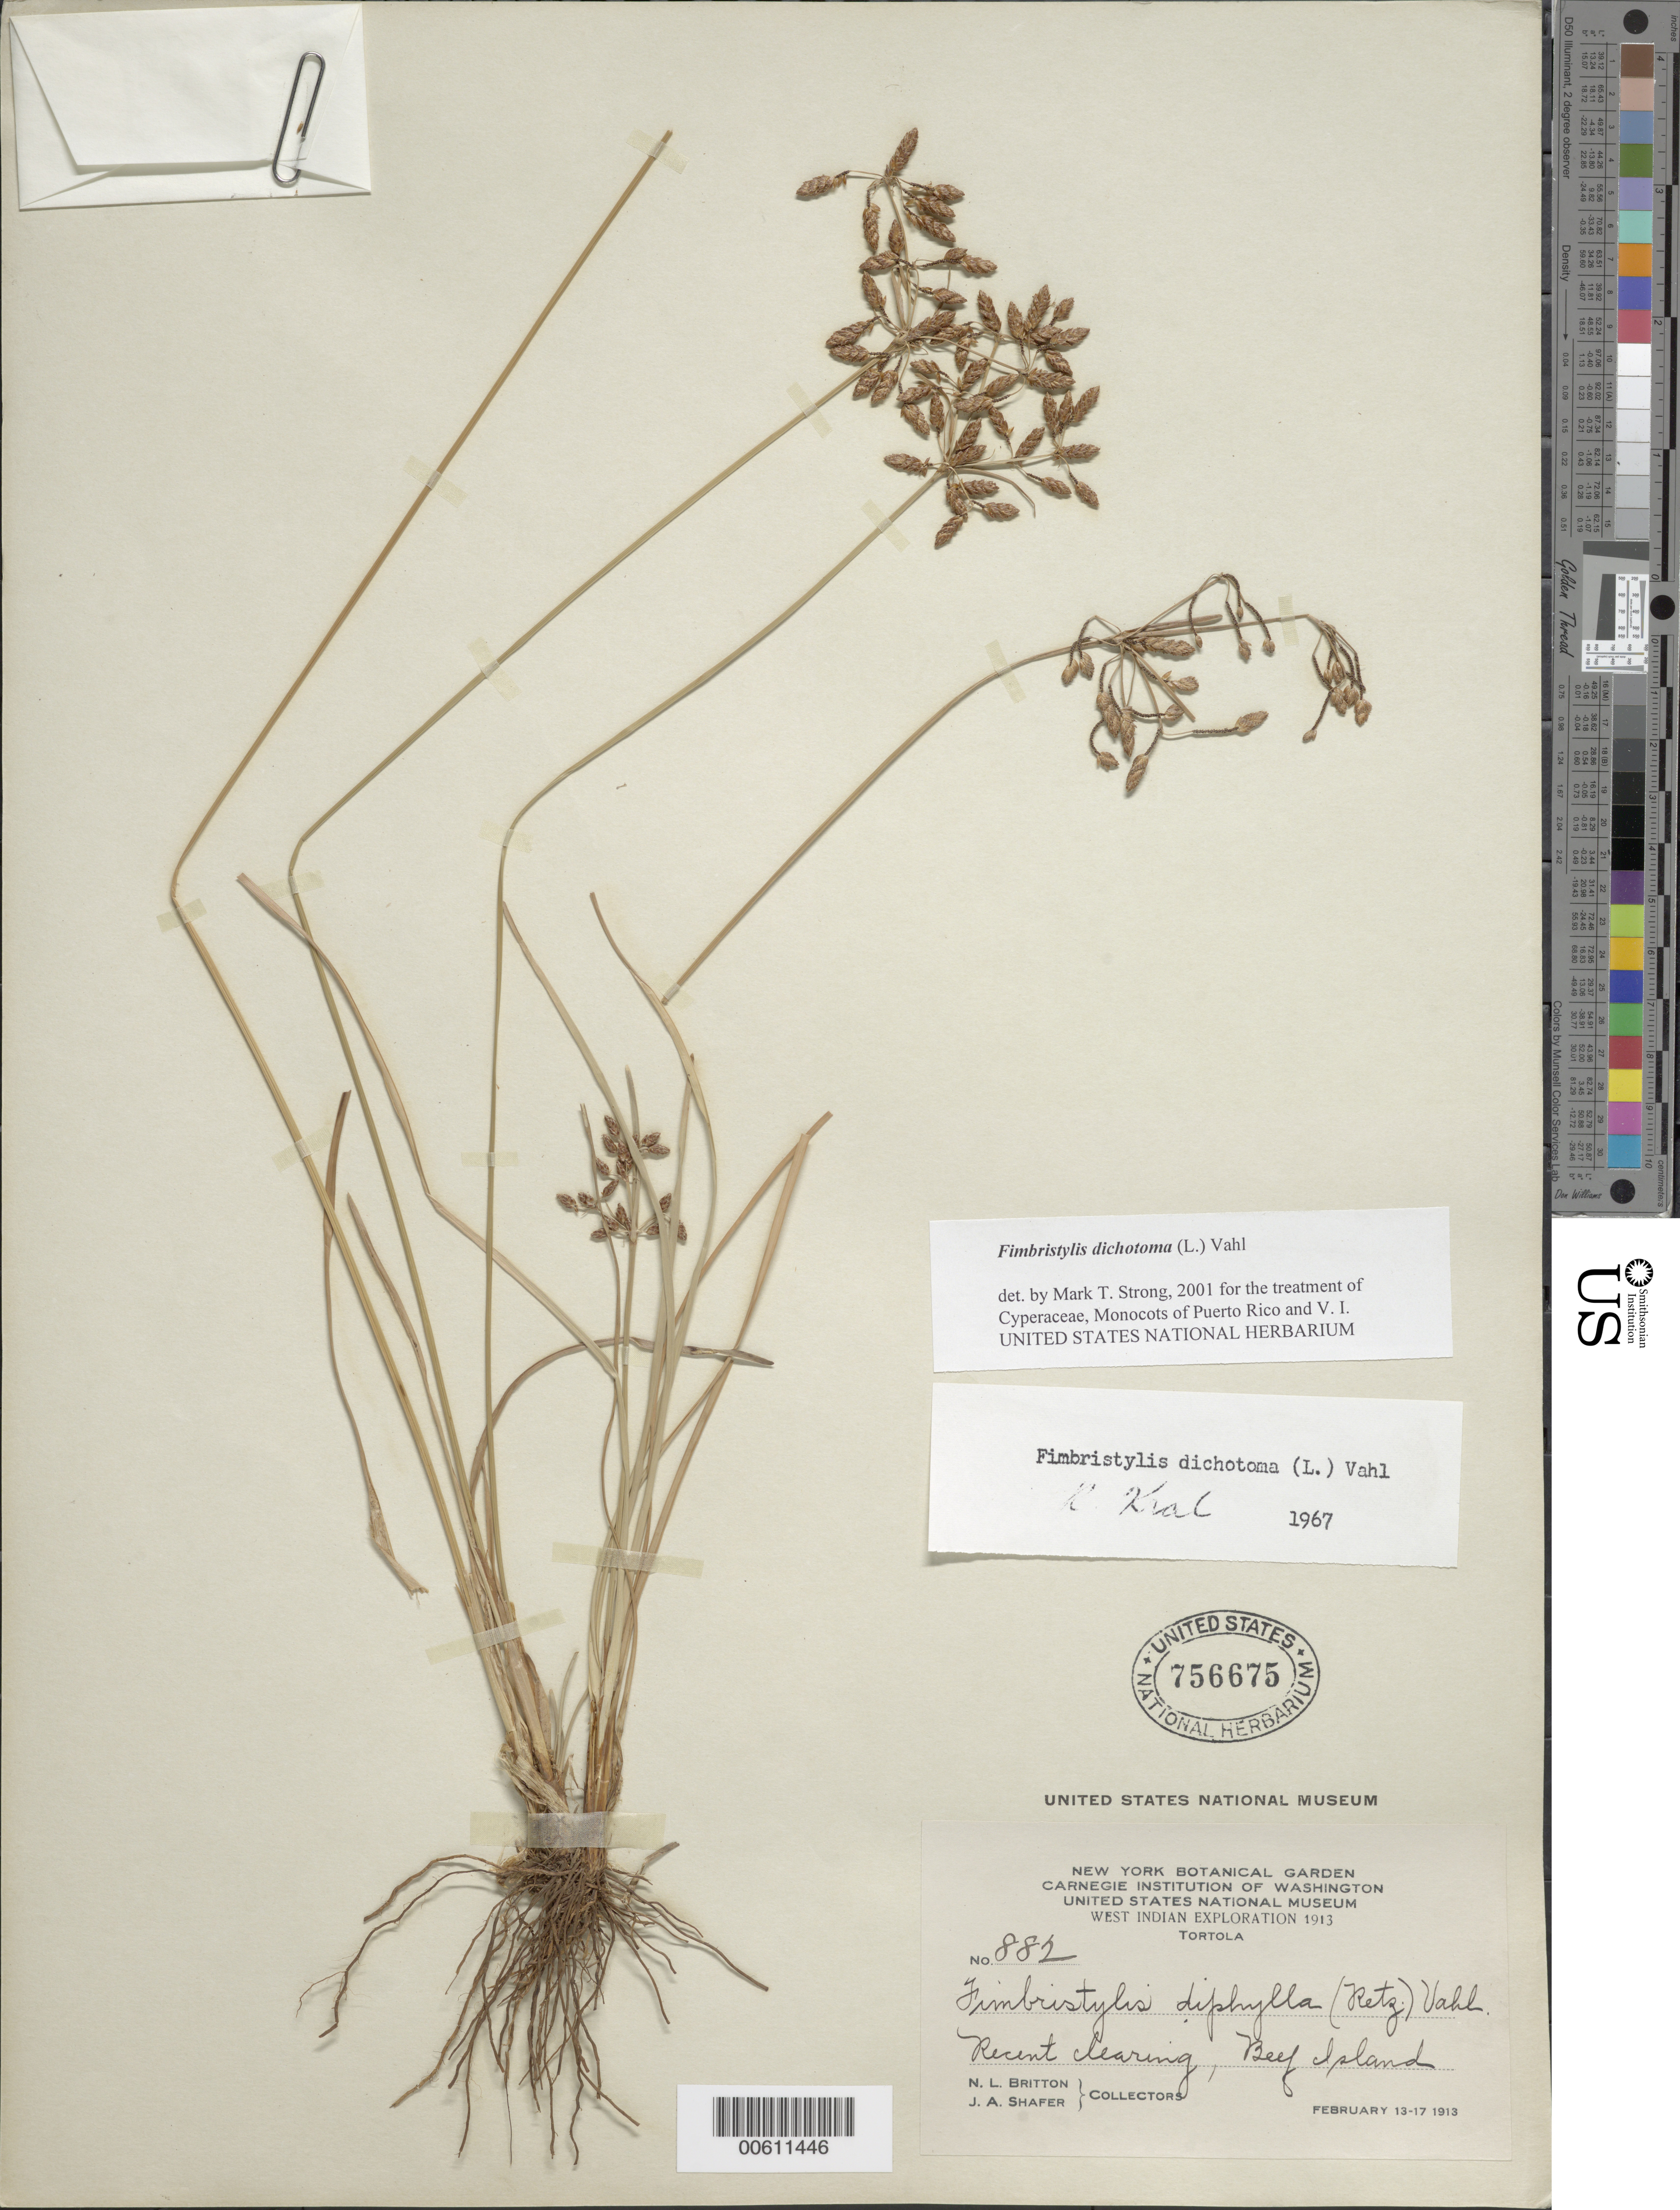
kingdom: Plantae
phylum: Tracheophyta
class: Liliopsida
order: Poales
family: Cyperaceae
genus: Fimbristylis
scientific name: Fimbristylis dichotoma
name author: (L.) Vahl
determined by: Strong, M. T., (US), Smithsonian Institution - National Museum of Natural History (UNITED STATES)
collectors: N. Britton & J. A. Shafer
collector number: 882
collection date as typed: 13 Feb 1913 to 17 Feb 1913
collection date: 1913-02-13/1913-02-17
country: British Virgin Islands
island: Tortola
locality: Tortola; Beef Island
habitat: Recent clearing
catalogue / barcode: US 756675